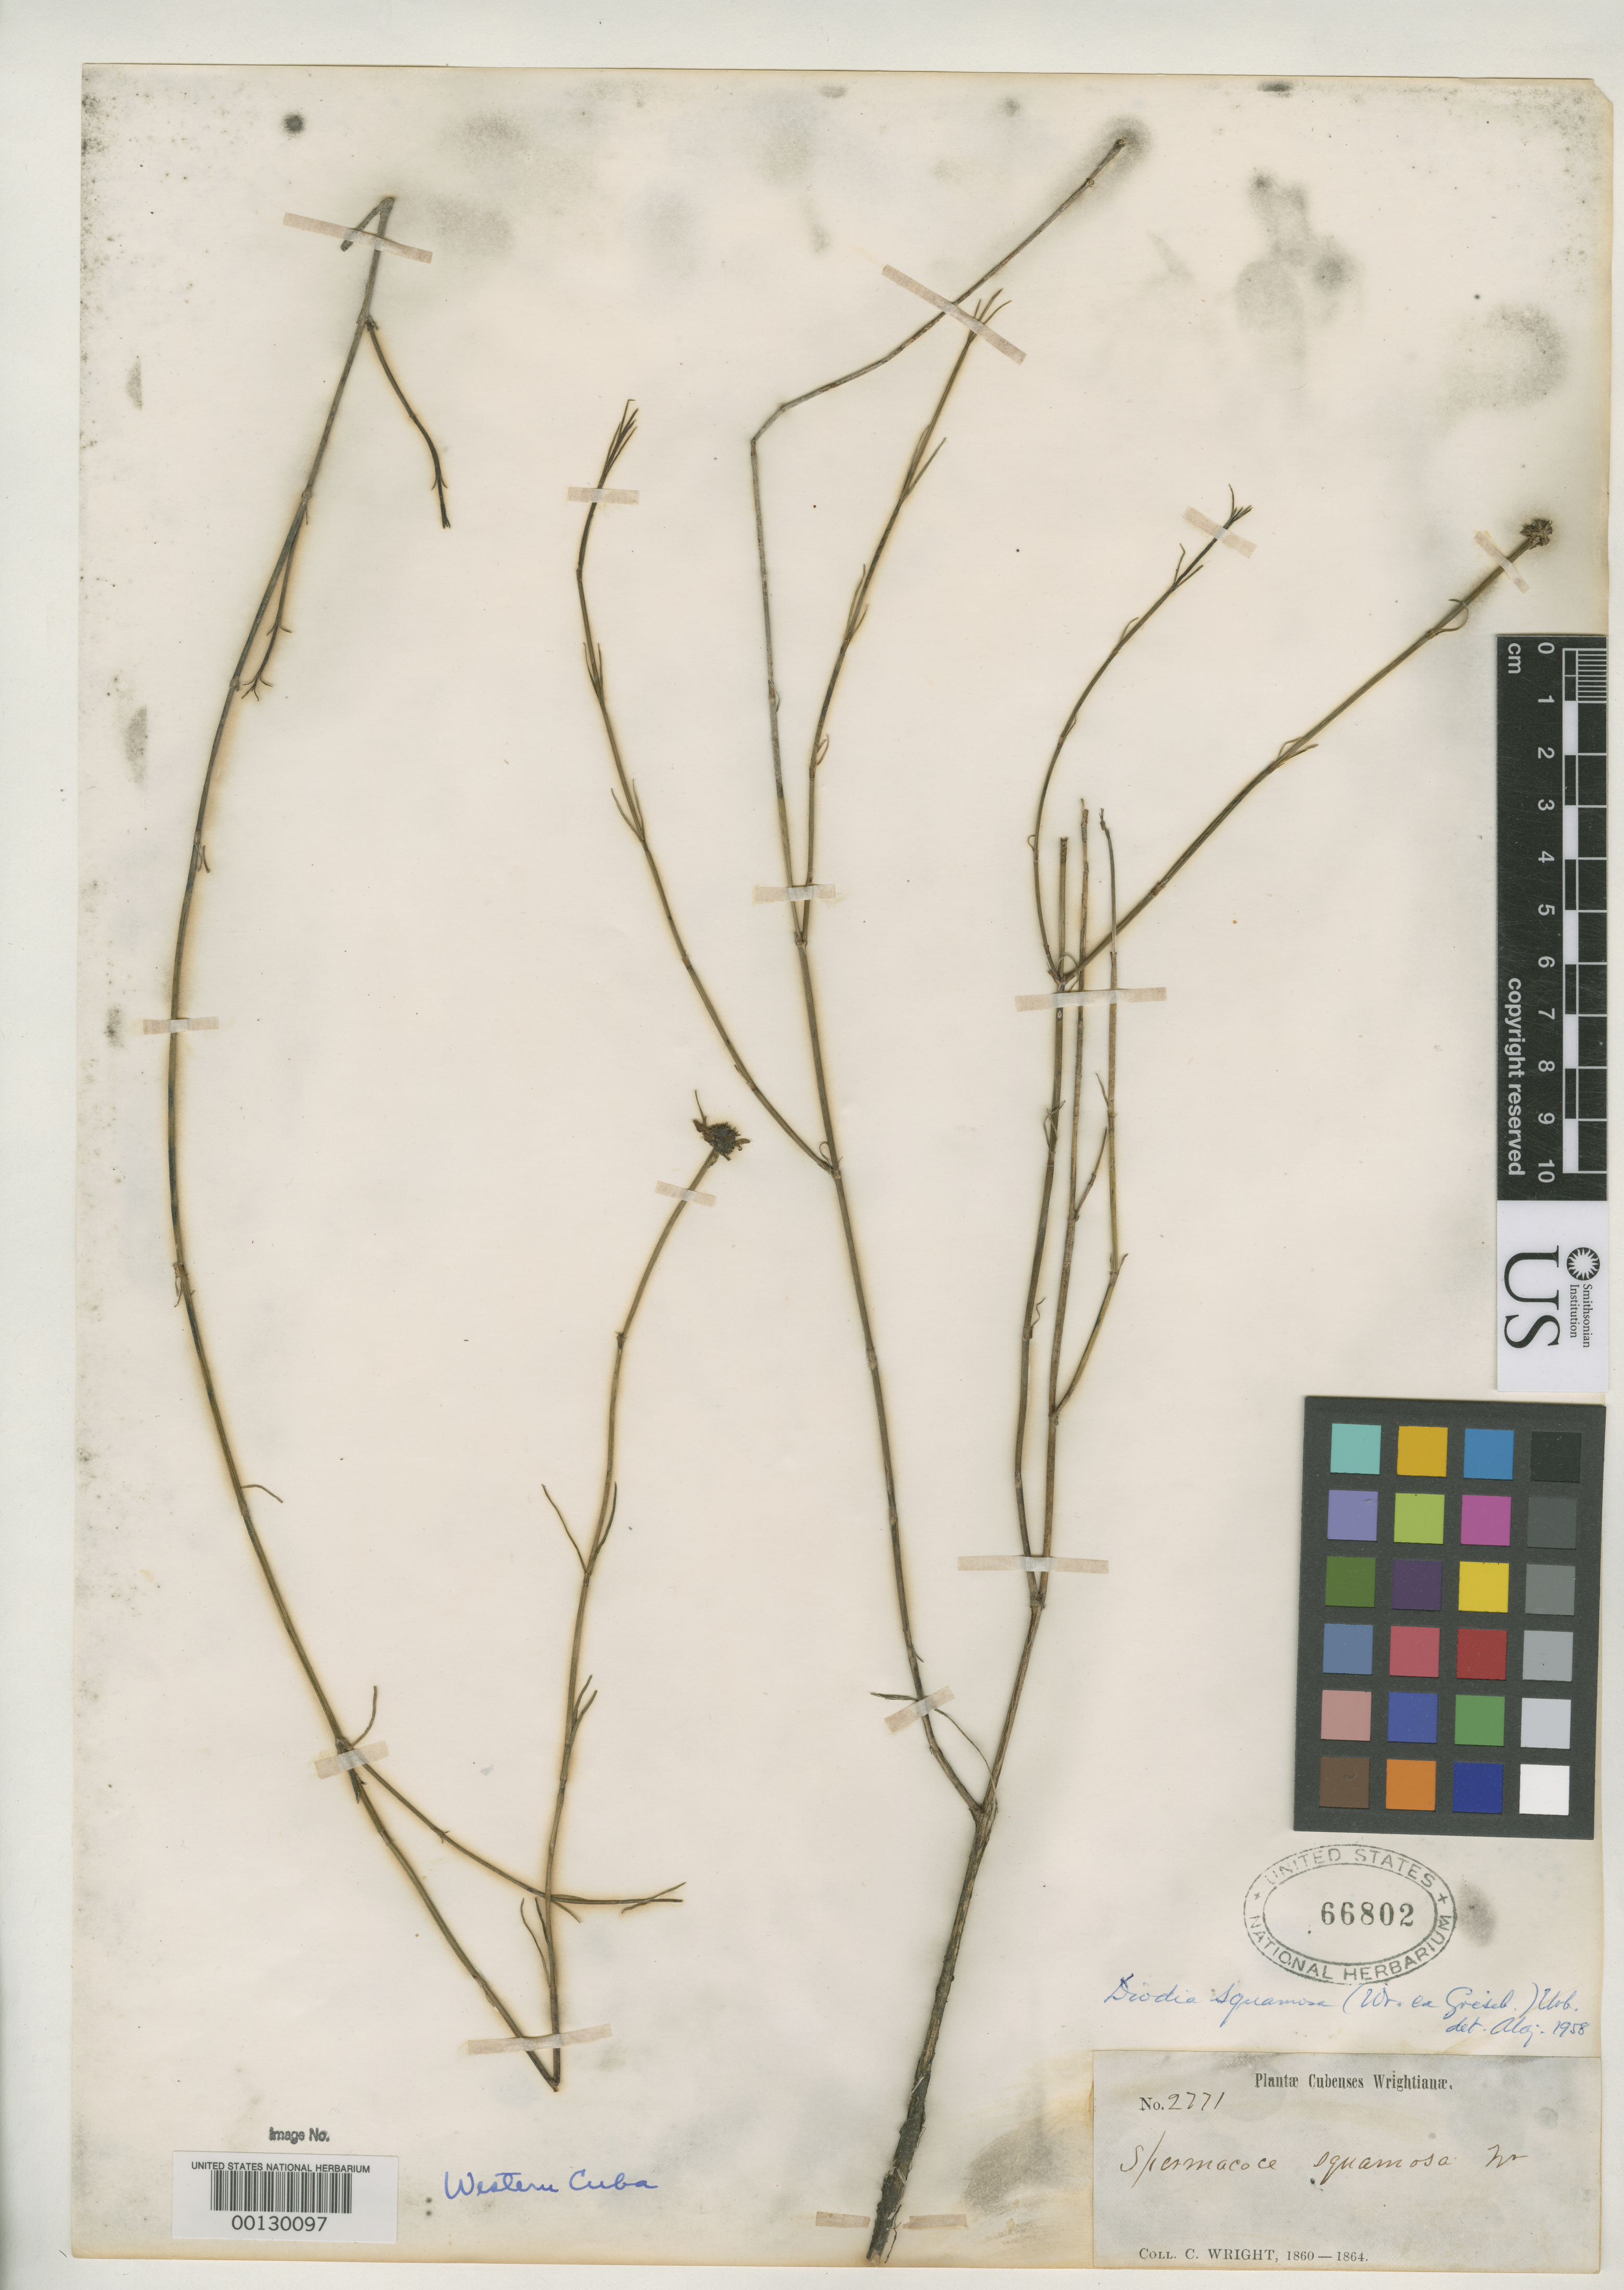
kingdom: Plantae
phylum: Tracheophyta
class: Magnoliopsida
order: Gentianales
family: Rubiaceae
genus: Borreria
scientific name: Borreria squamosa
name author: C. Wright in Griseb.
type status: Isotype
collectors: C. Wright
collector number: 2771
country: Cuba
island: Greater Antilles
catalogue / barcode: US 66802